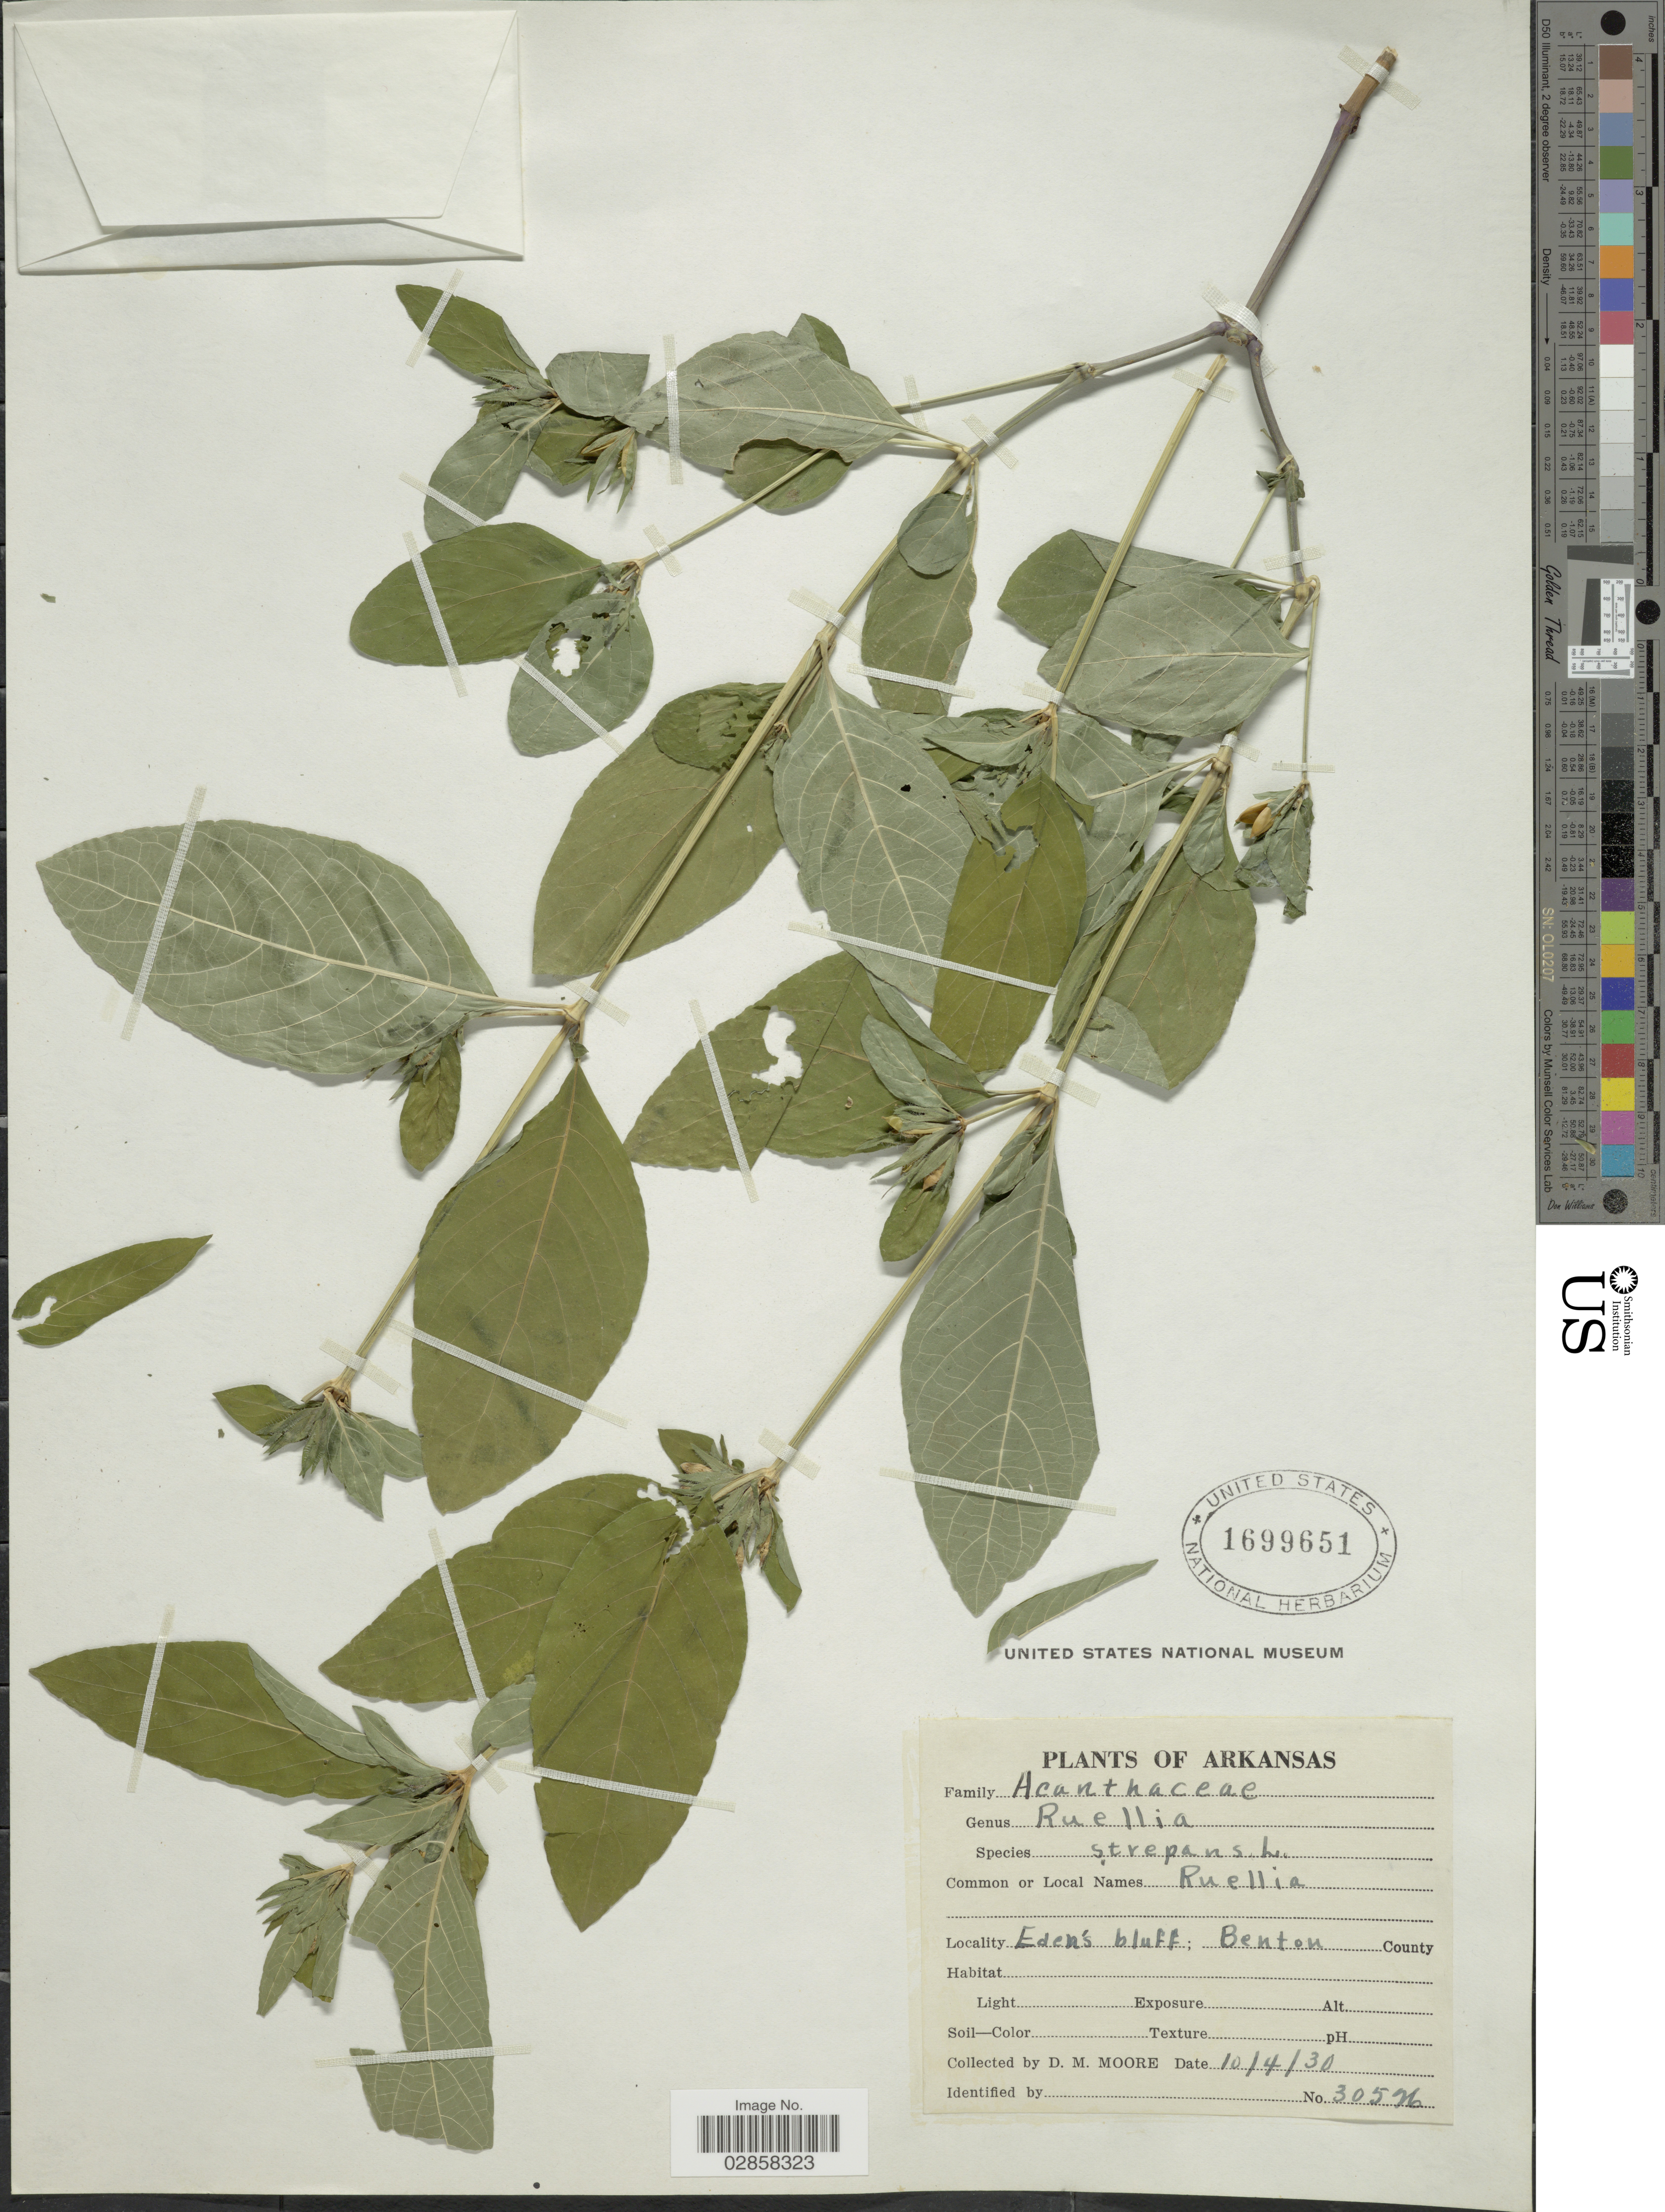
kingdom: Plantae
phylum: Tracheophyta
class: Magnoliopsida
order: Lamiales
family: Acanthaceae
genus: Ruellia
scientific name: Ruellia strepens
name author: L.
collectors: D. Moore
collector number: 30596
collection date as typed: Transcribed d/m/y: 10/4/30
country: United States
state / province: Arkansas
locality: Eden's bluff: Benten County.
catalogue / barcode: US 1699651